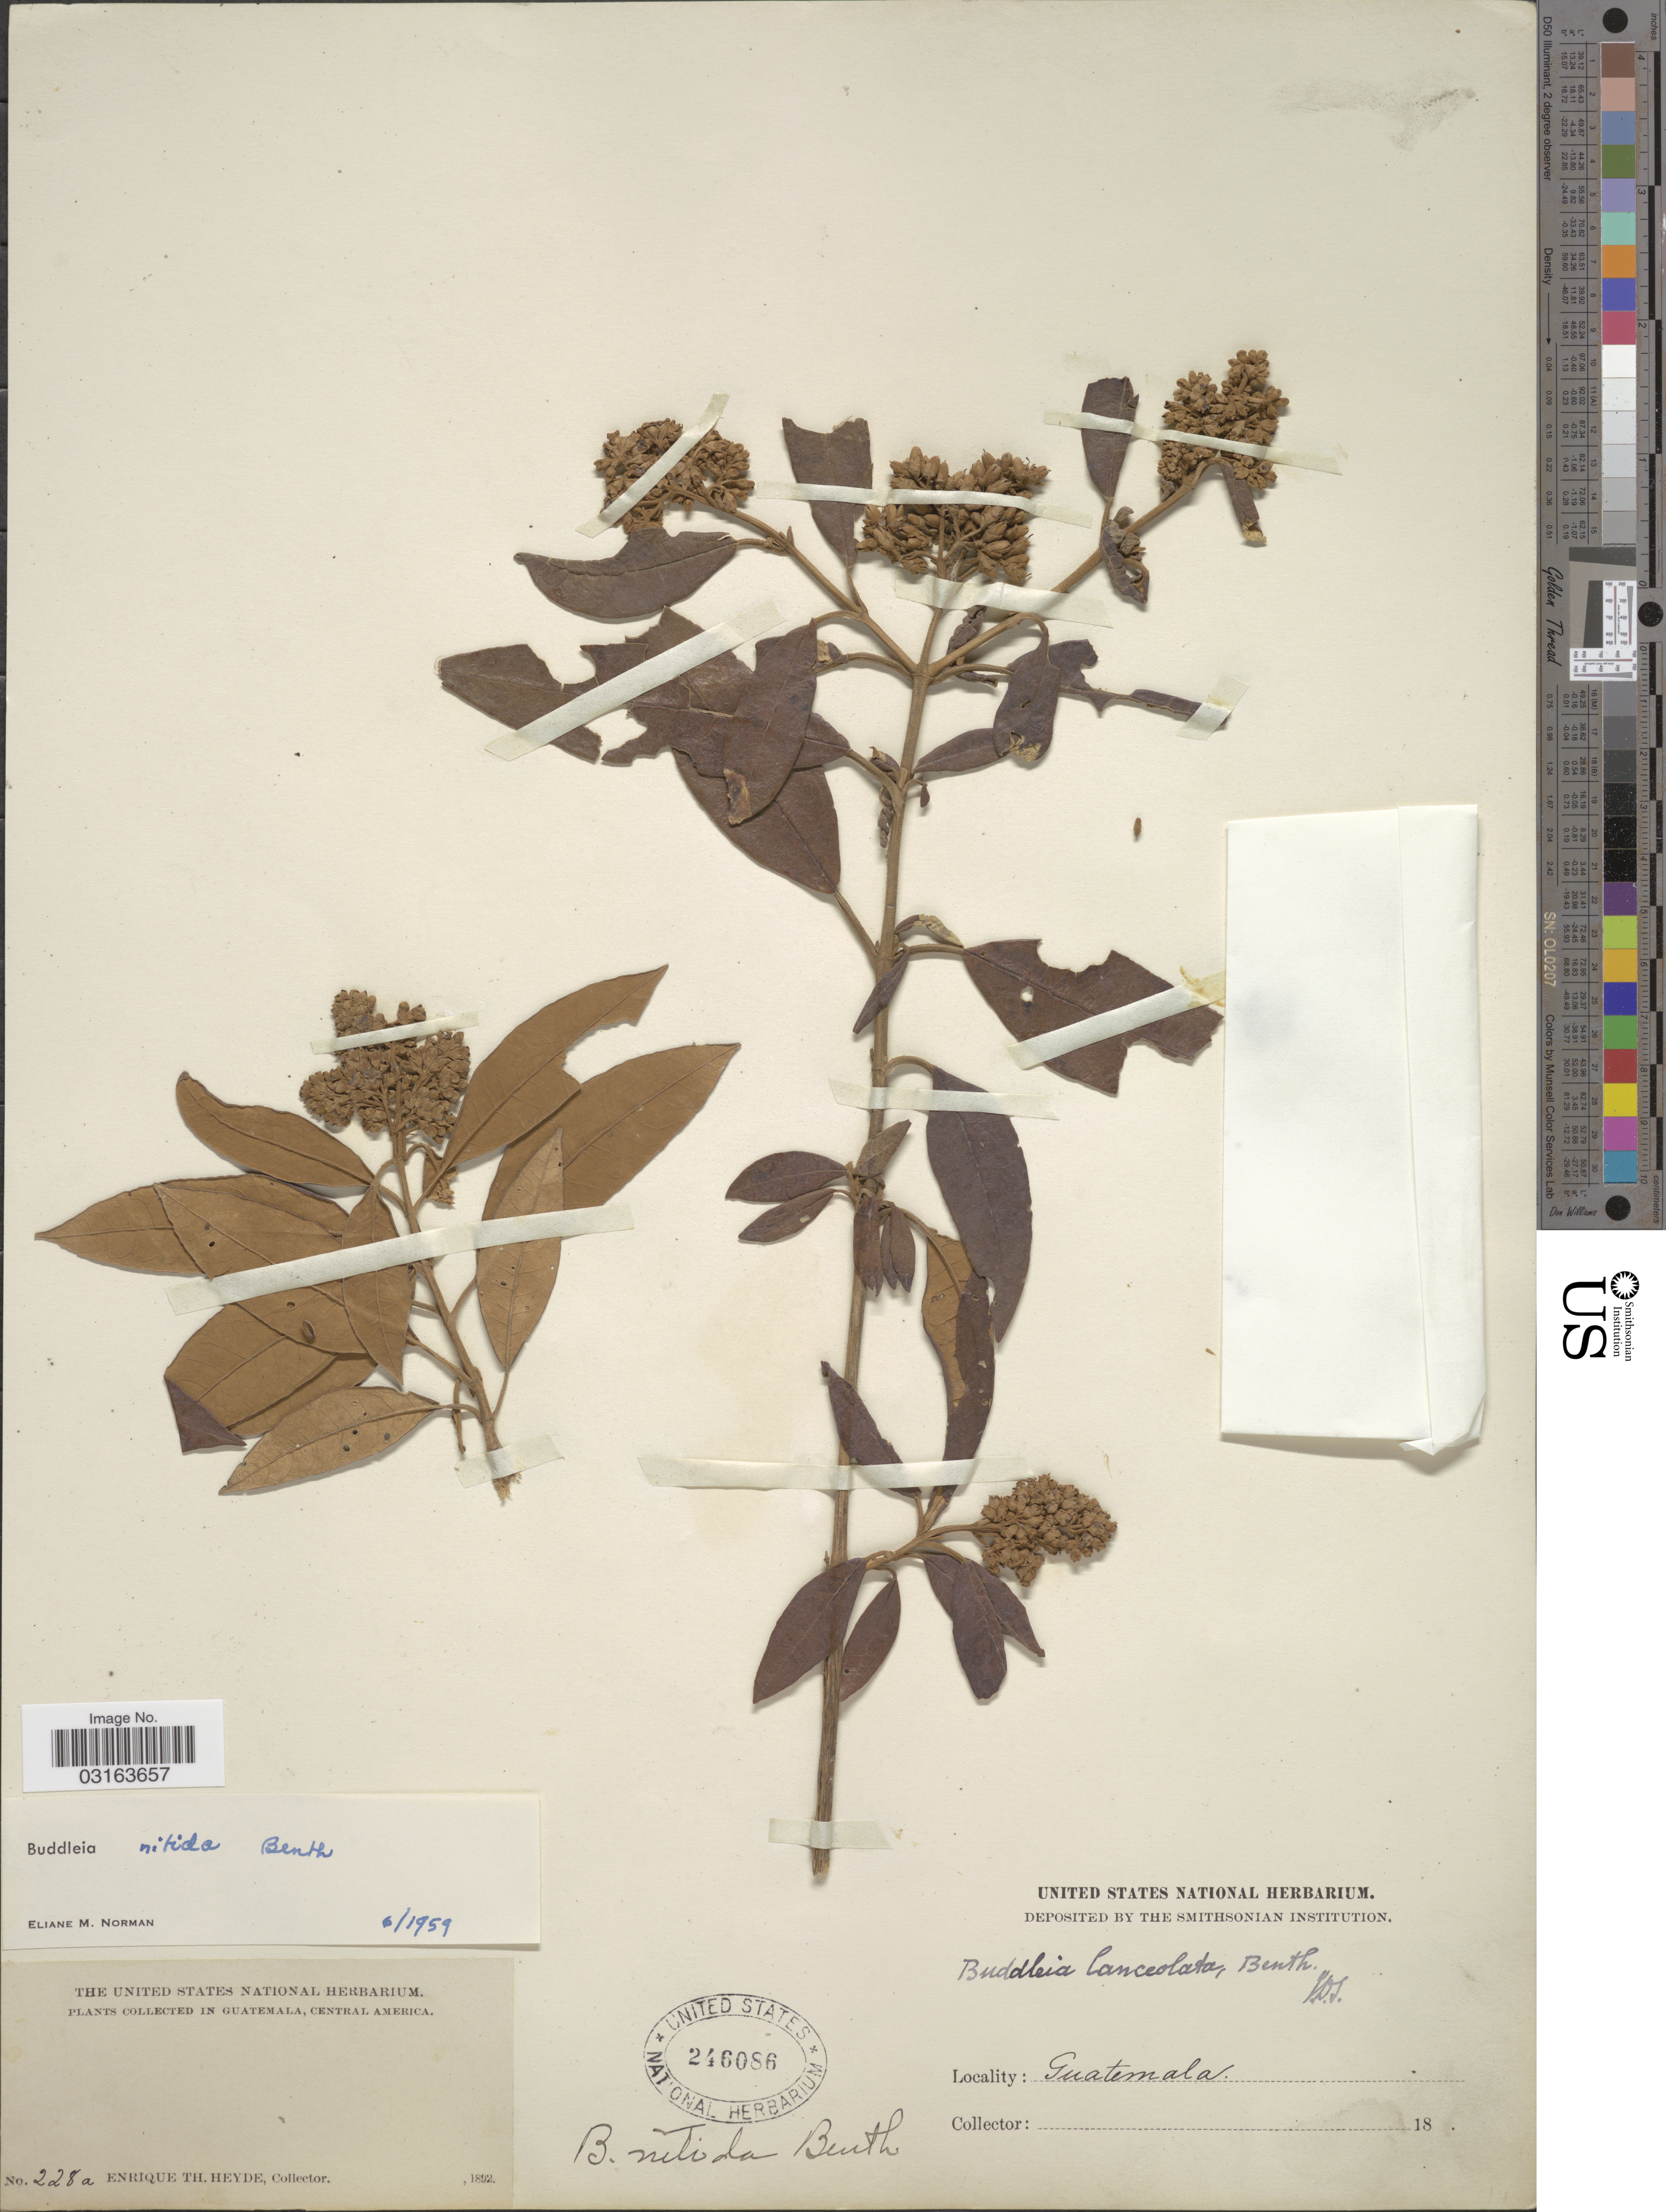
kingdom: Plantae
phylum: Tracheophyta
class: Magnoliopsida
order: Lamiales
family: Scrophulariaceae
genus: Buddleja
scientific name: Buddleja nitida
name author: Benth.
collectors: E. T. Heyde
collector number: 228a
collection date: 1892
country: Guatemala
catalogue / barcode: US 246086